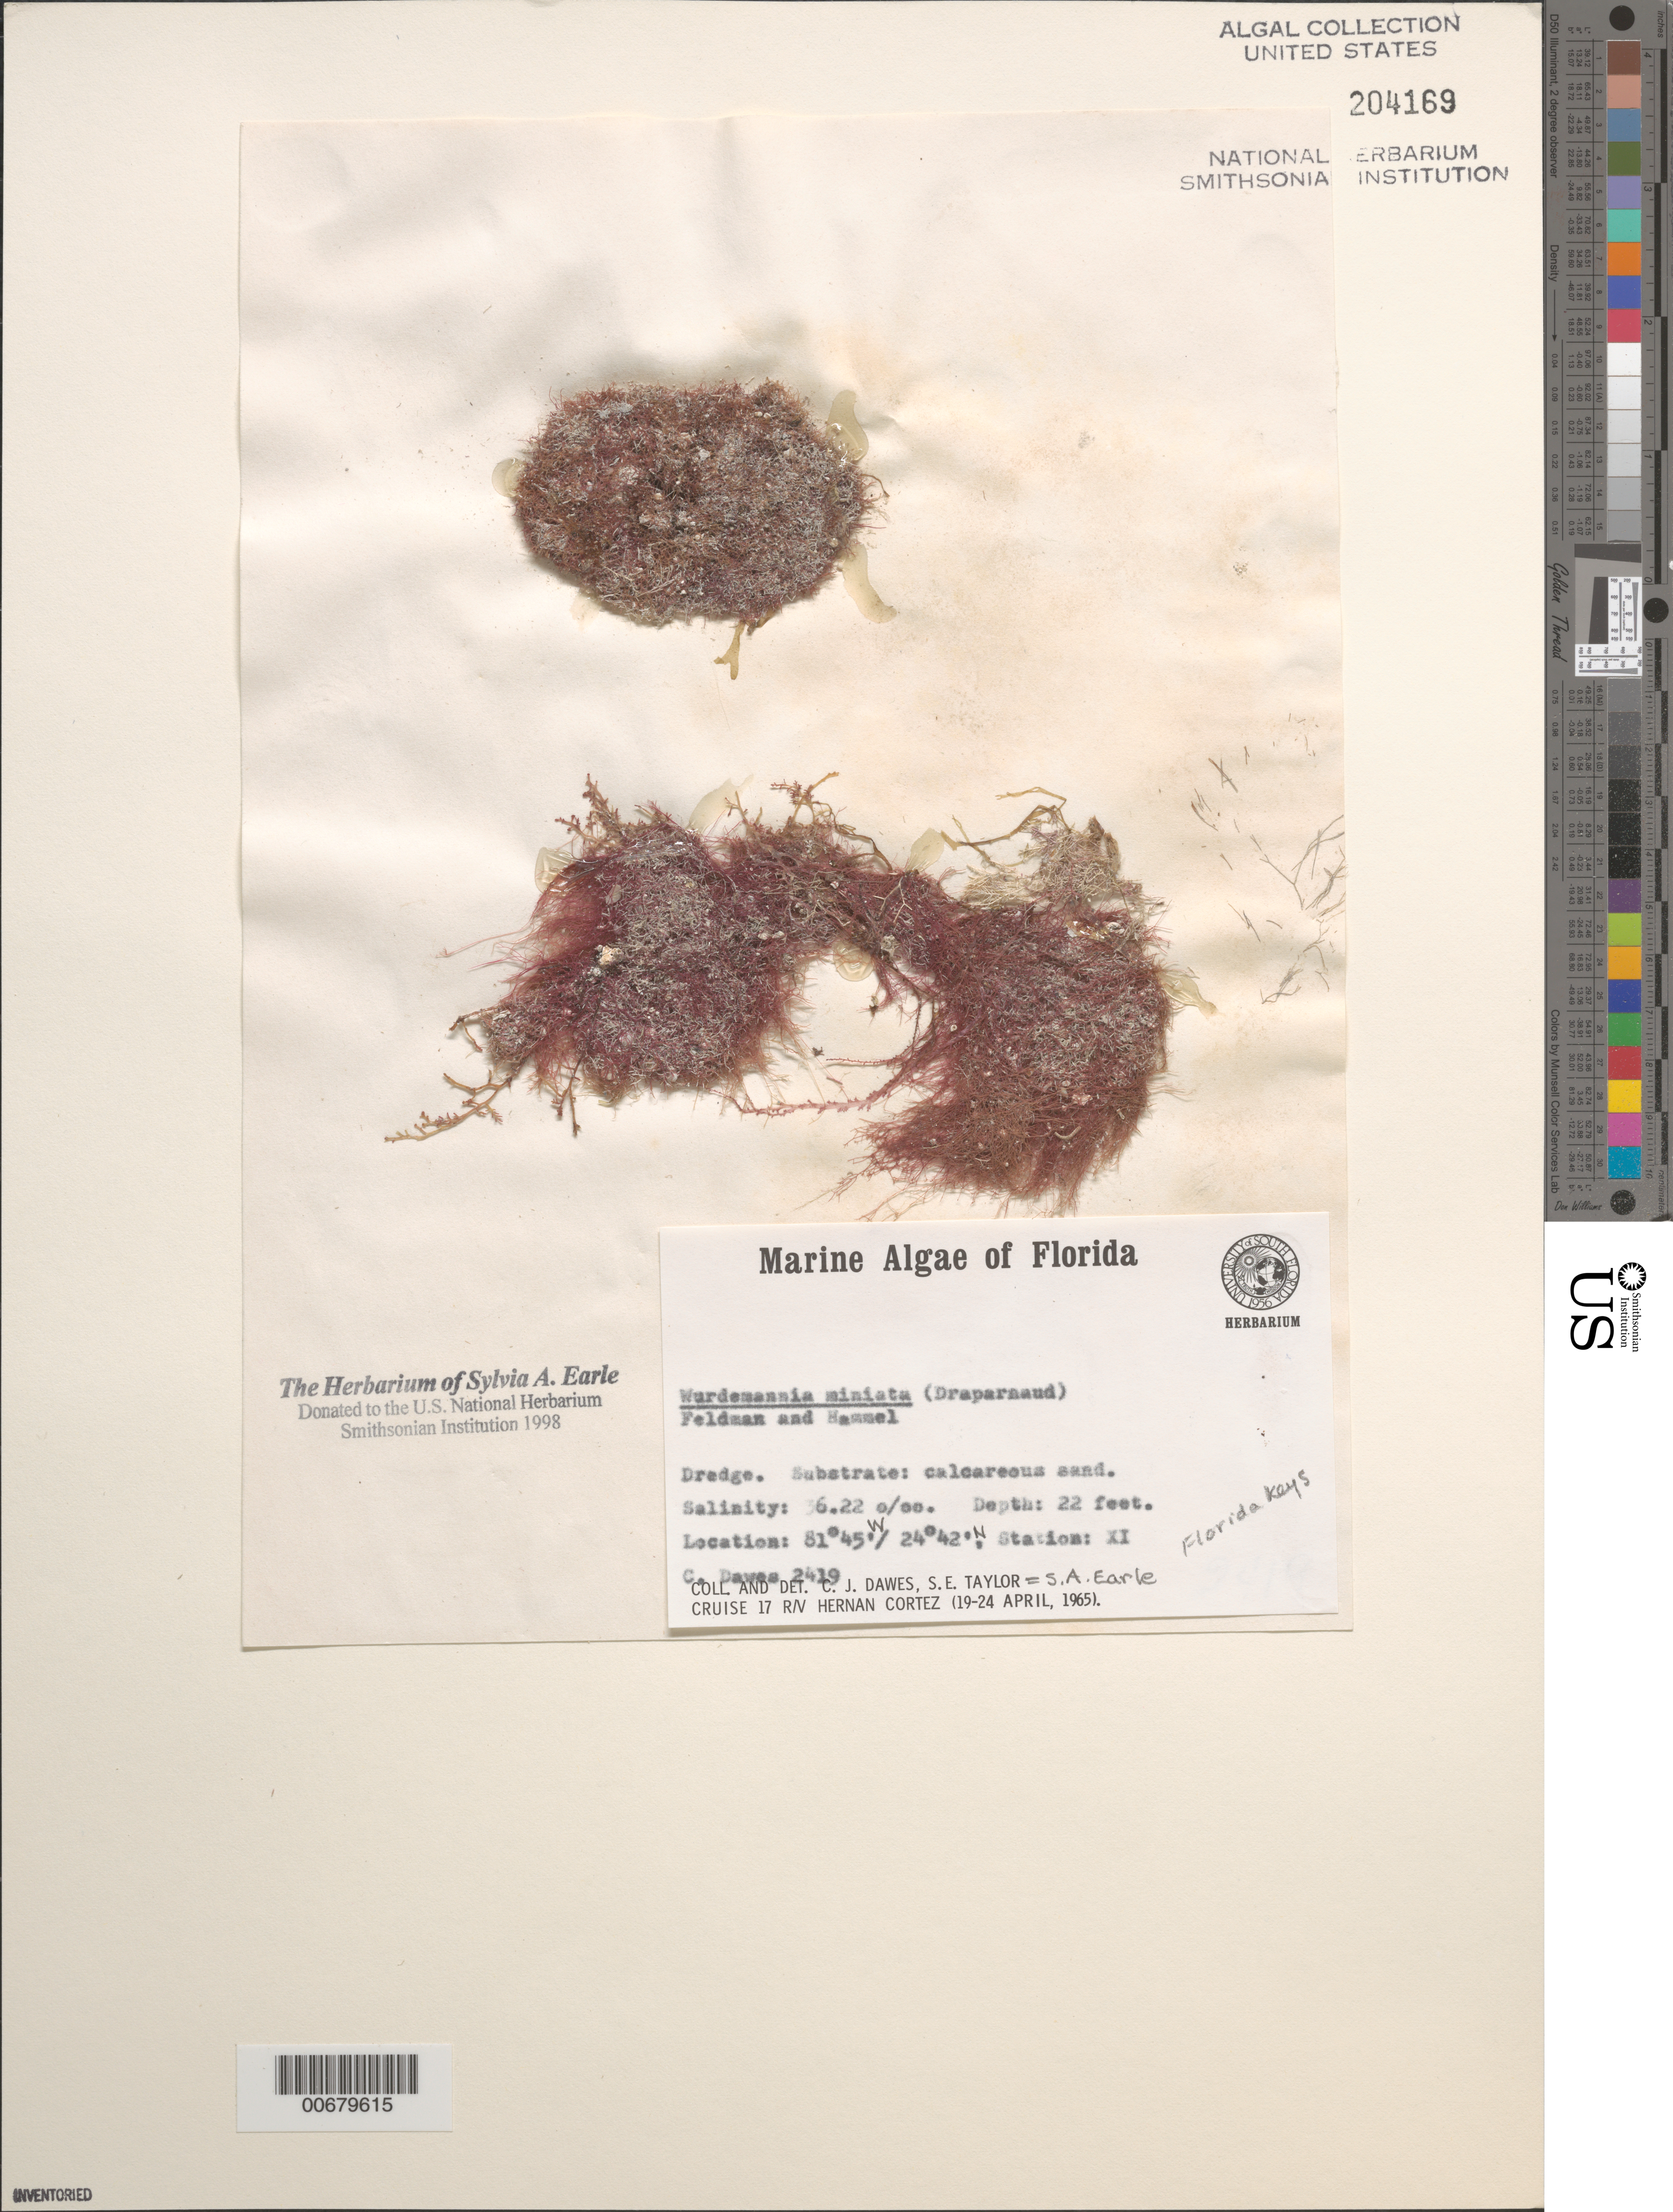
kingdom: Plantae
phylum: Rhodophyta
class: Florideophyceae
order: Gigartinales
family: Solieriaceae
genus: Wurdemannia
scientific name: Wurdemannia miniata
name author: (Spreng.) Feldmann & G. Hamel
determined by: Dawes, C. J.; Earle, S. A.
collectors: C. Dawes & S. A. Earle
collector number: CJD 2419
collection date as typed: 19 Apr 1965 to 24 Apr 1965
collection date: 1965-04-19/1965-04-24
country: United States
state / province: Florida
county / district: Monroe County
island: Florida Keys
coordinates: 24 42' N, 81 45' W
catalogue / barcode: US 204169